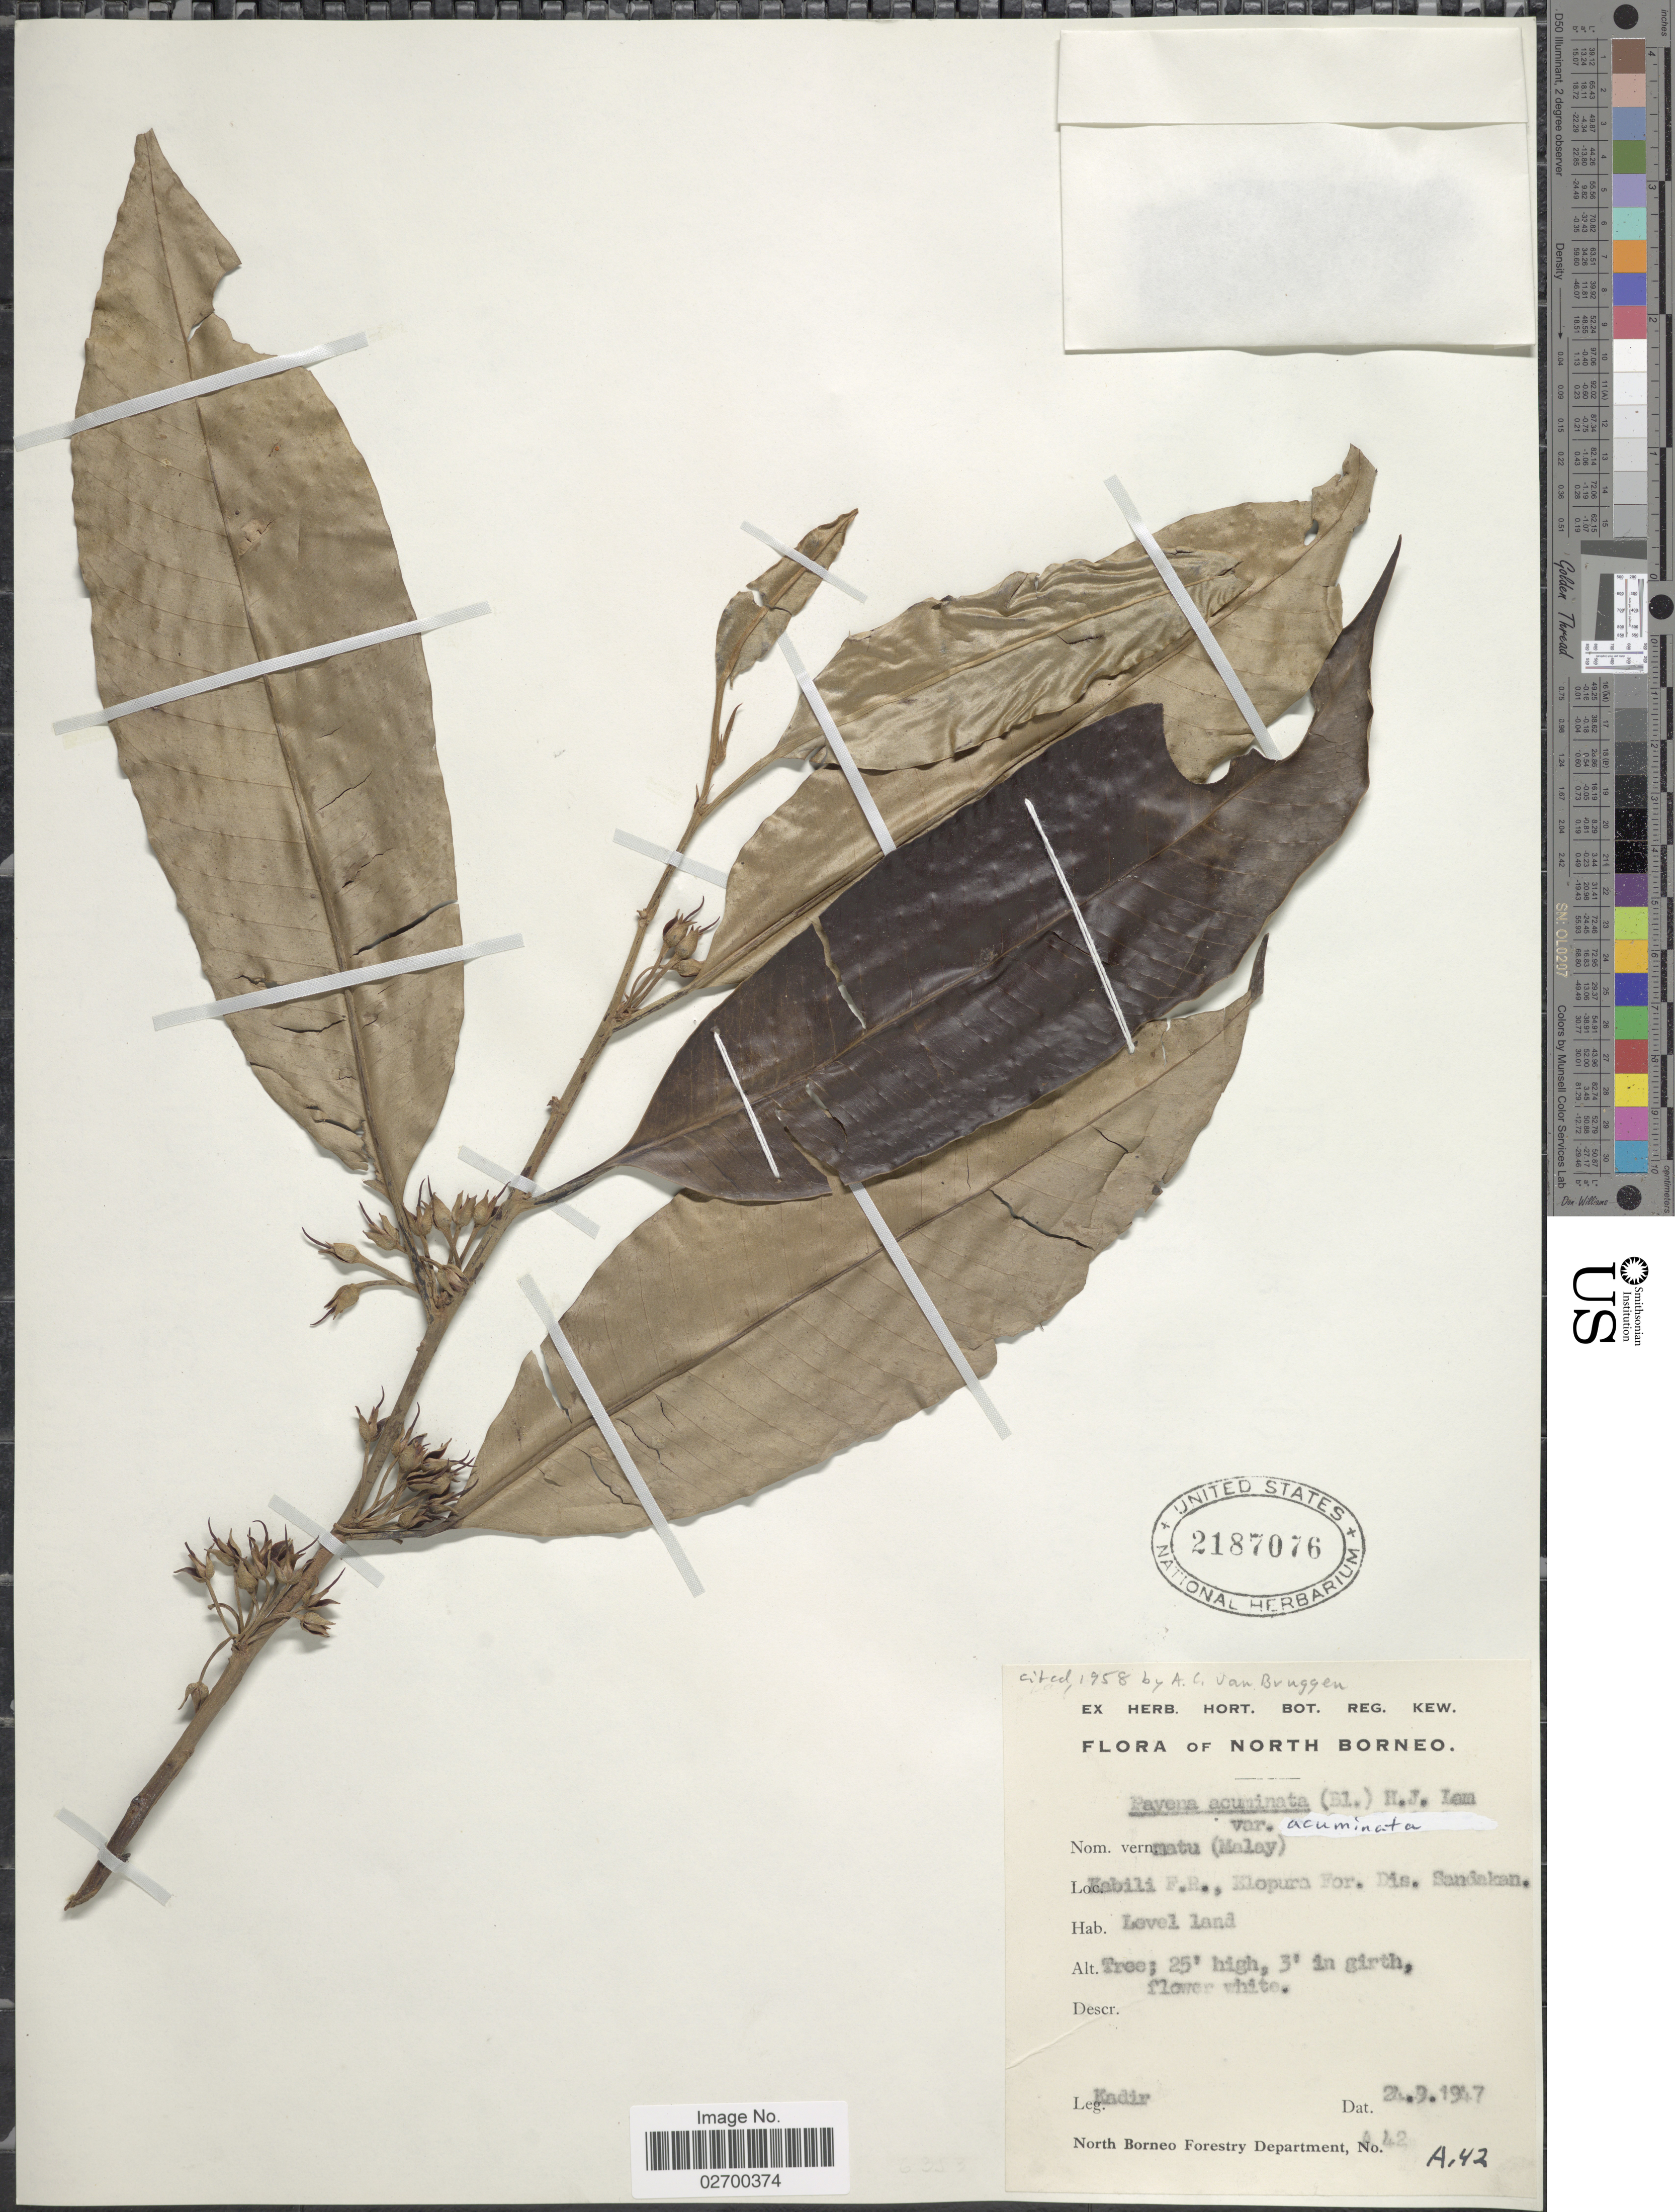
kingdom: Plantae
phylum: Tracheophyta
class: Magnoliopsida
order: Ericales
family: Sapotaceae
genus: Payena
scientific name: Payena acuminata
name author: (Blume) Pierre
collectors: -. Kadir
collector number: A42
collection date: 1947-09-24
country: Malaysia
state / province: Sabah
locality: North Borneo. Kabili F.R., Klopura For. Dis. Sandakan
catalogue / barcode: US 2187076